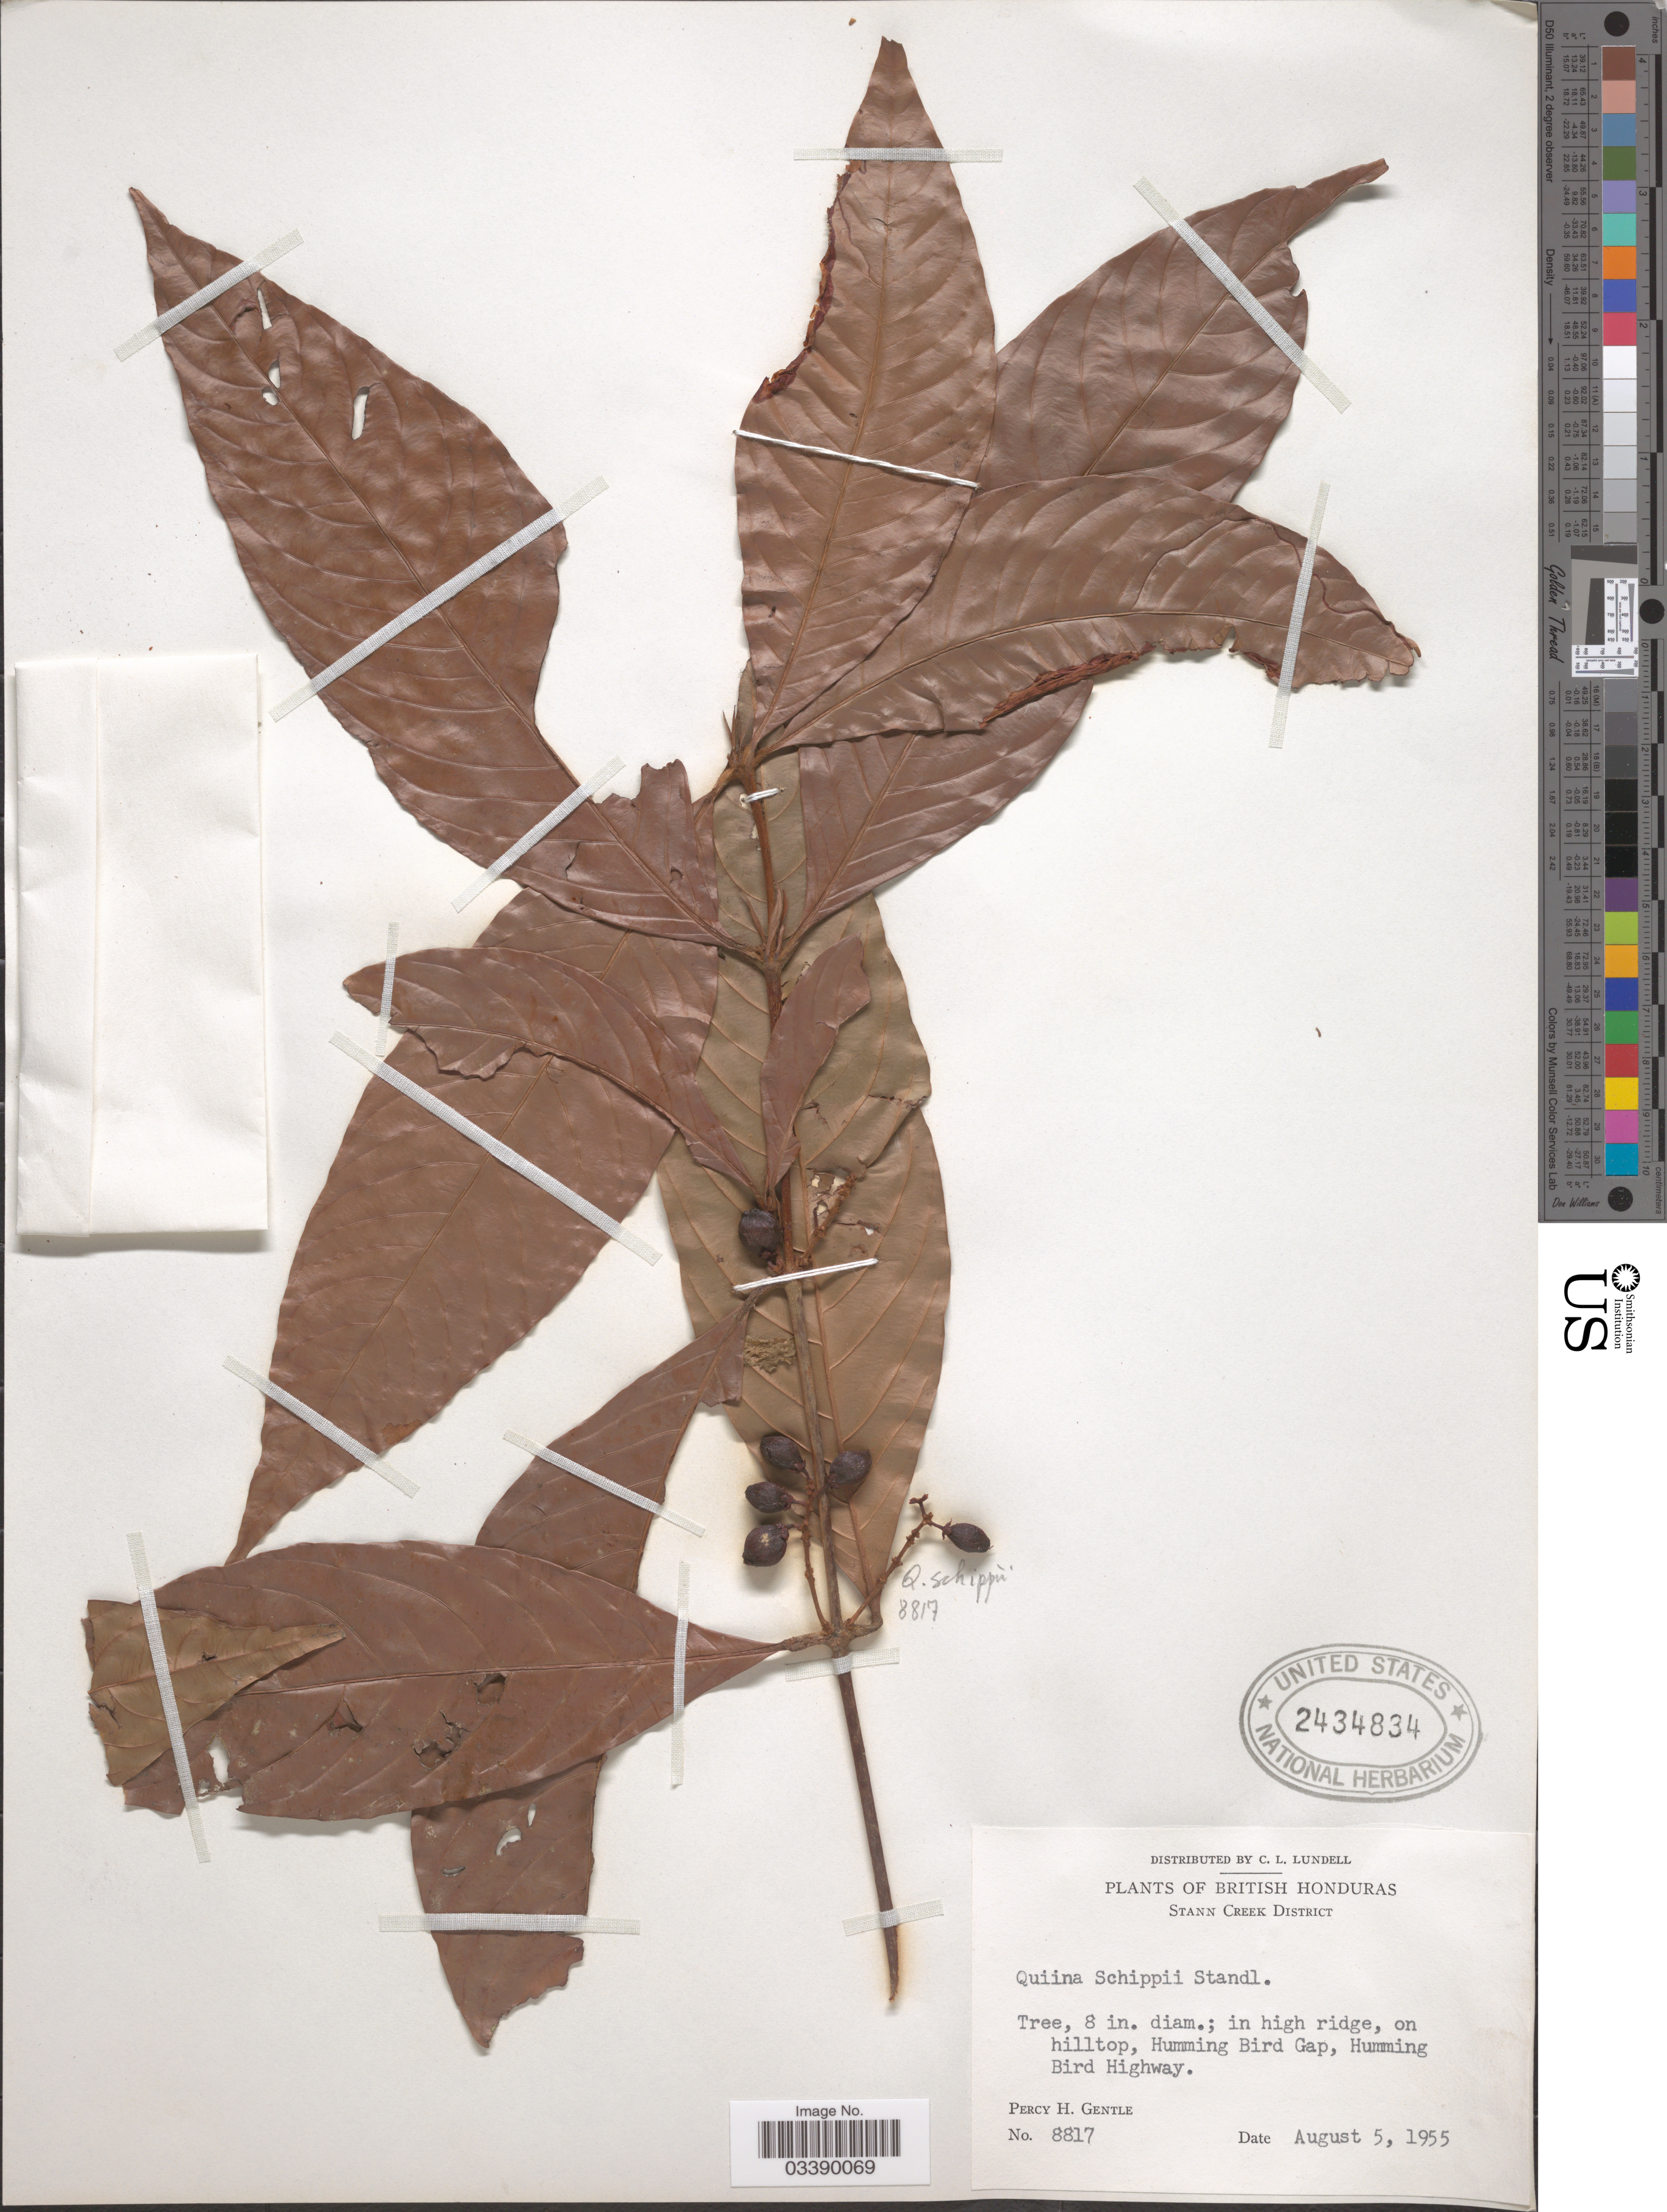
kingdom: Plantae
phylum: Tracheophyta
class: Magnoliopsida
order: Malpighiales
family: Quiinaceae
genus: Quiina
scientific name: Quiina schippii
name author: Standl.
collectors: P. H. Gentle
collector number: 8817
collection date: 1955-08-05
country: Belize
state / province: Stann Creek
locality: British Honduras. Stann Creek District. Humming Bird Gap, Humming Bird Highway.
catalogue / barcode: US 2434834